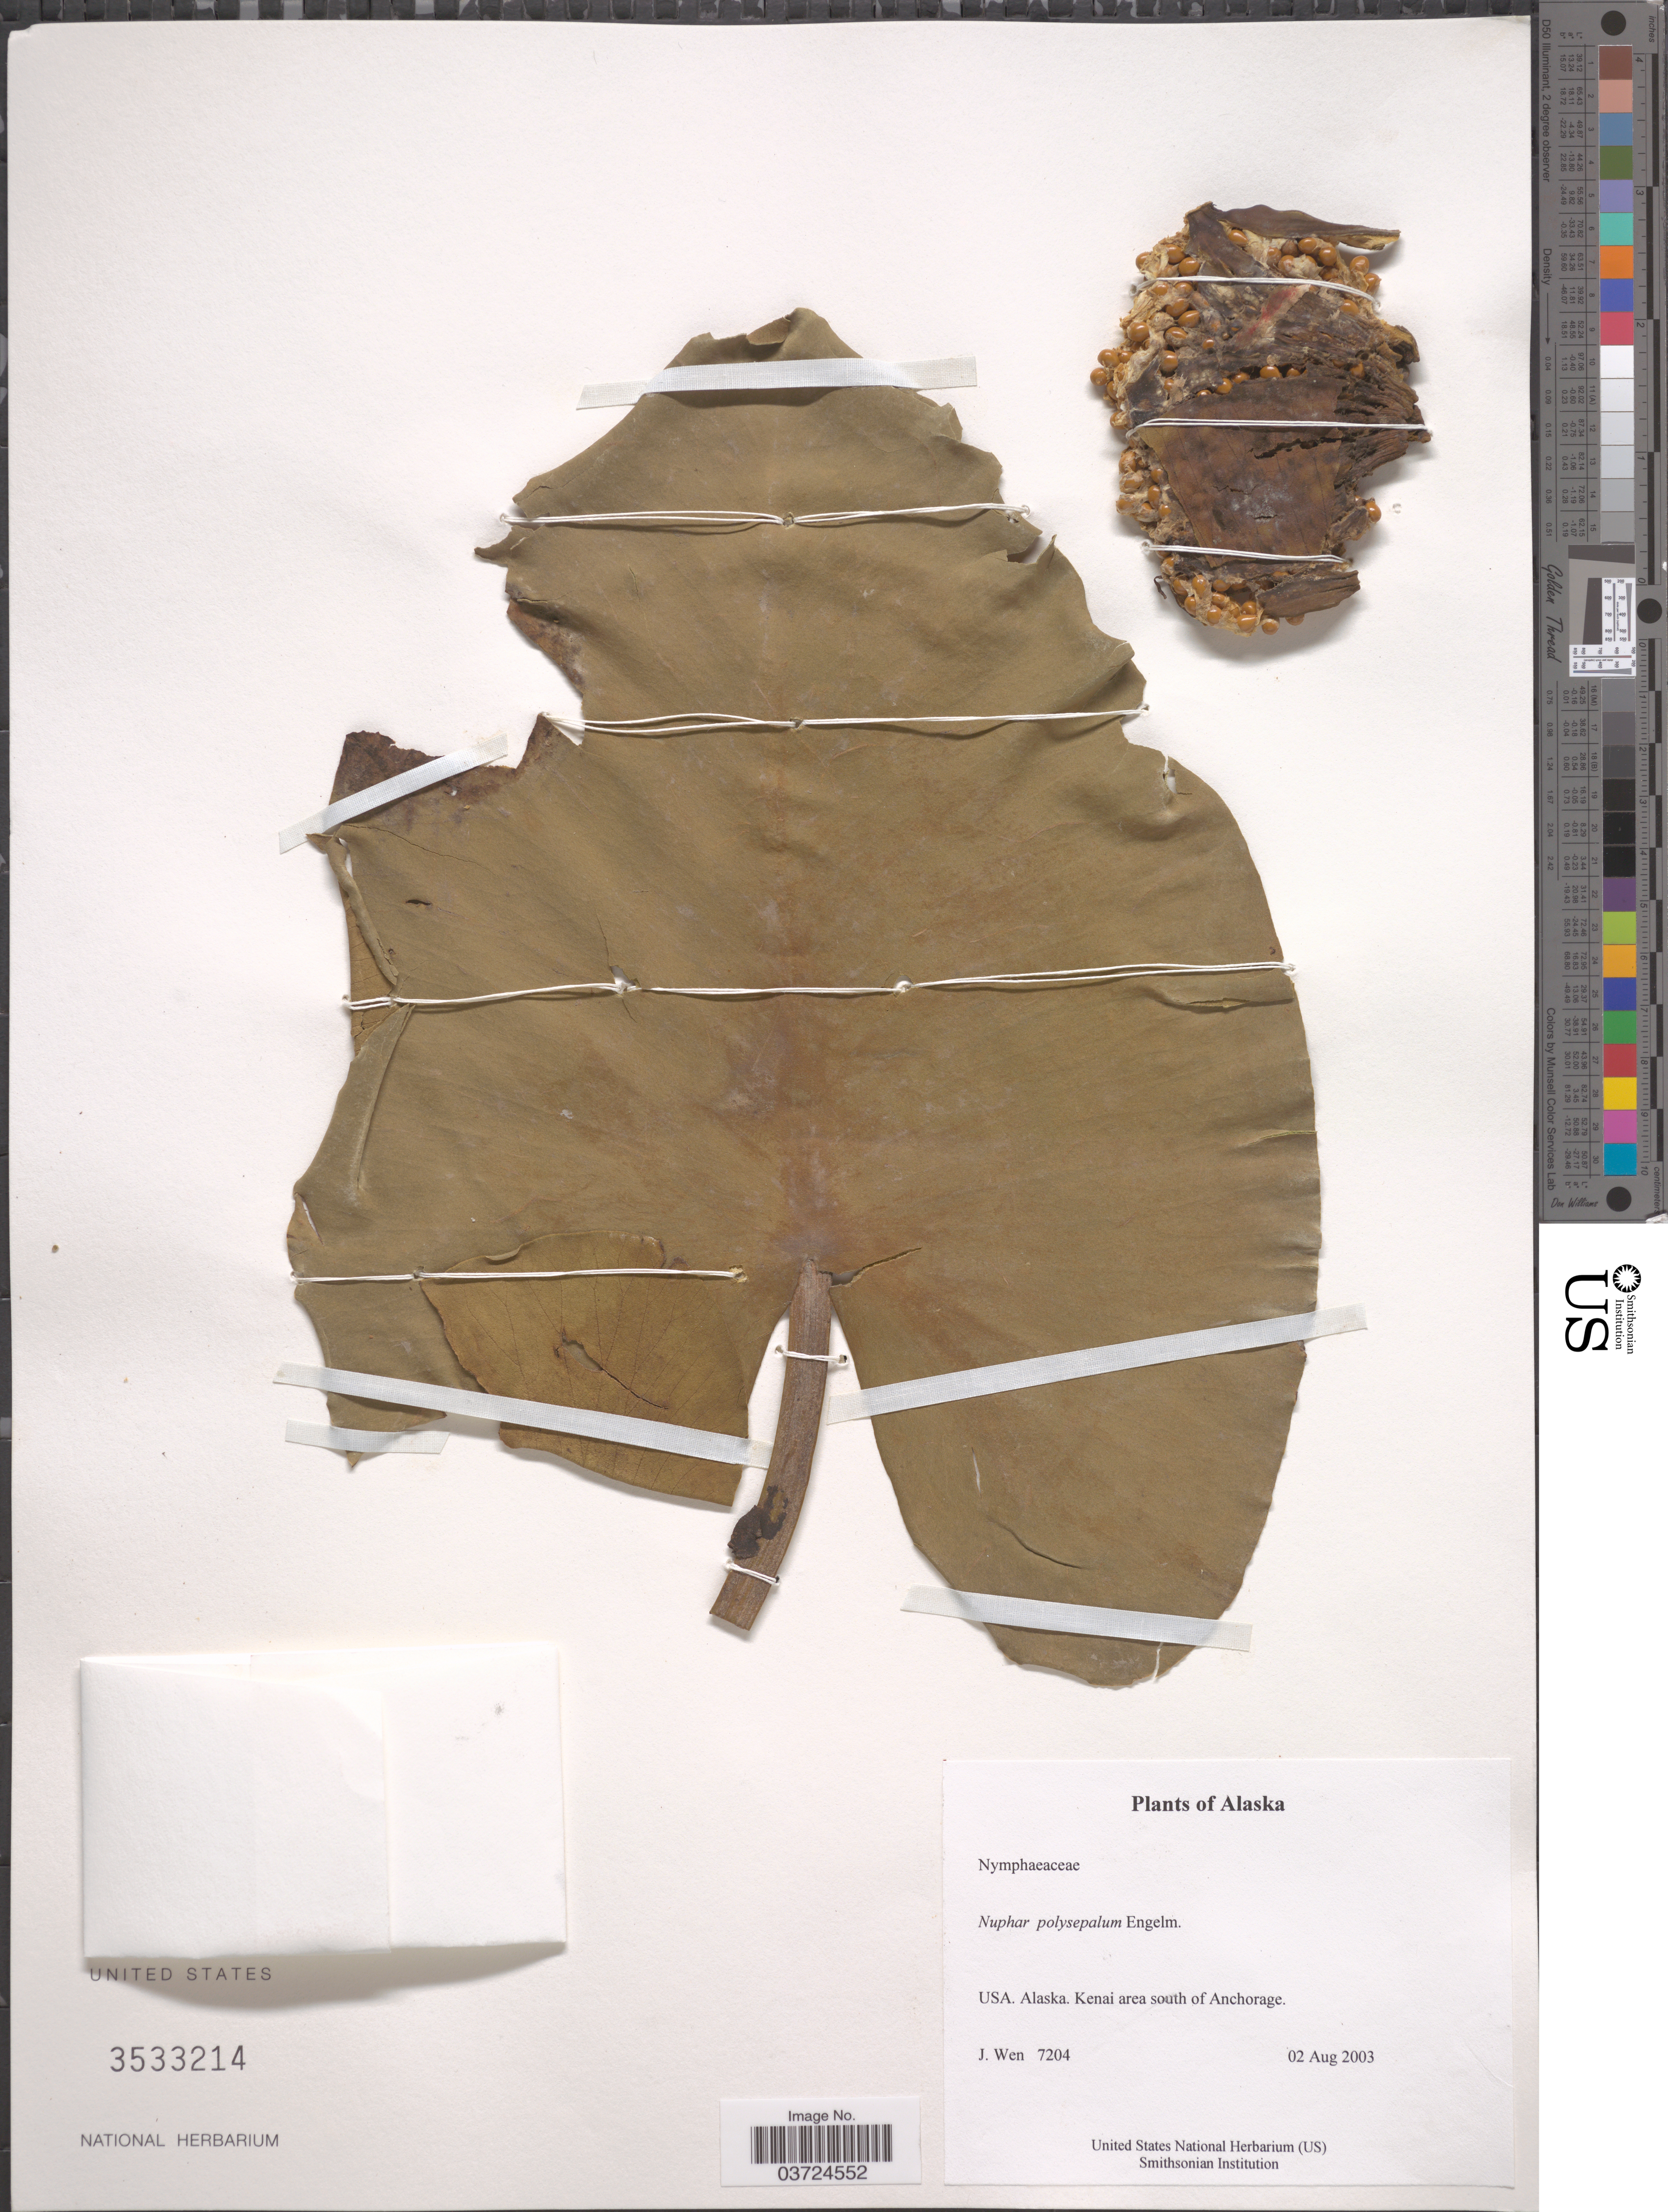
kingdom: Plantae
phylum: Tracheophyta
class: Magnoliopsida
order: Nymphaeales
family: Nymphaeaceae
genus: Nuphar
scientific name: Nuphar polysepala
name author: Englem.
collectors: J. Wen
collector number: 7204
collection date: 2003-08-02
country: United States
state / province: Alaska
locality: Kenai area south of Anchorage.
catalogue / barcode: US 3533214